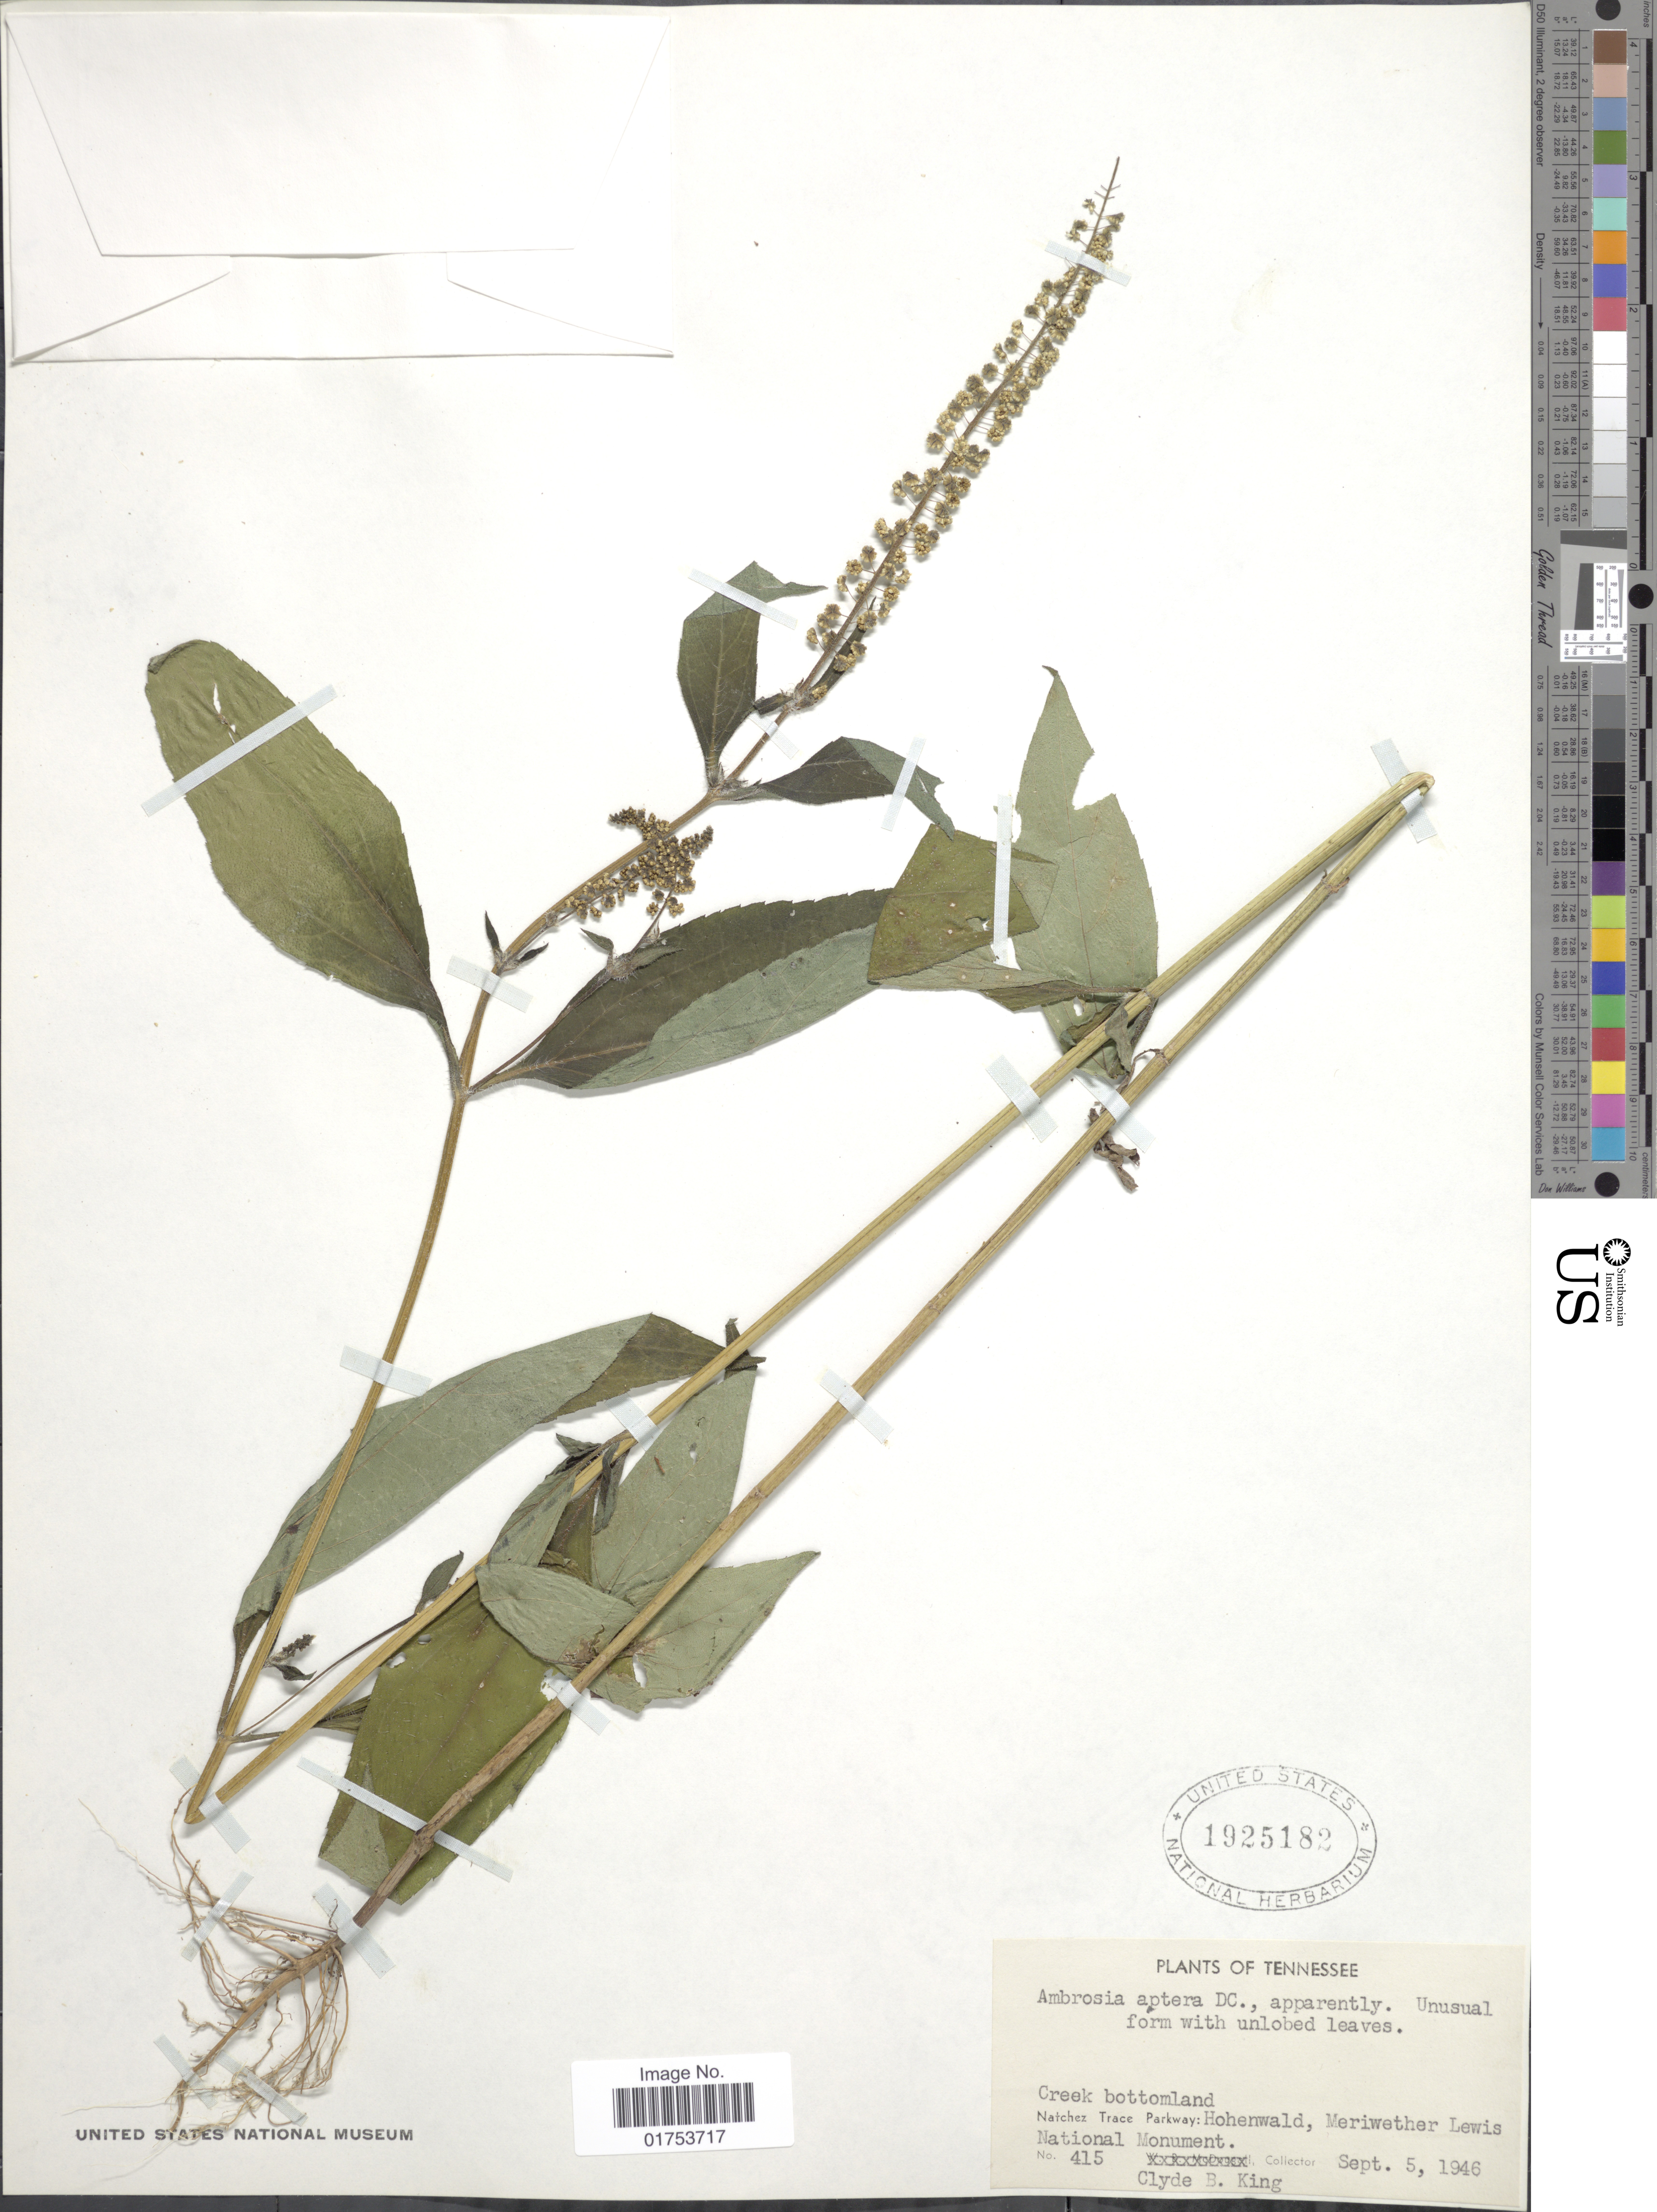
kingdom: Plantae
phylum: Tracheophyta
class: Magnoliopsida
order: Asterales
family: Asteraceae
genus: Ambrosia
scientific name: Ambrosia trifida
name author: L.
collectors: C. King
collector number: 415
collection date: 1946-09-05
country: United States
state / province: Tennessee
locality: Creek bottomland, Natchez Trace Parkway: Hohenwald, Meriwether Lewis National Monument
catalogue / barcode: US 1925182